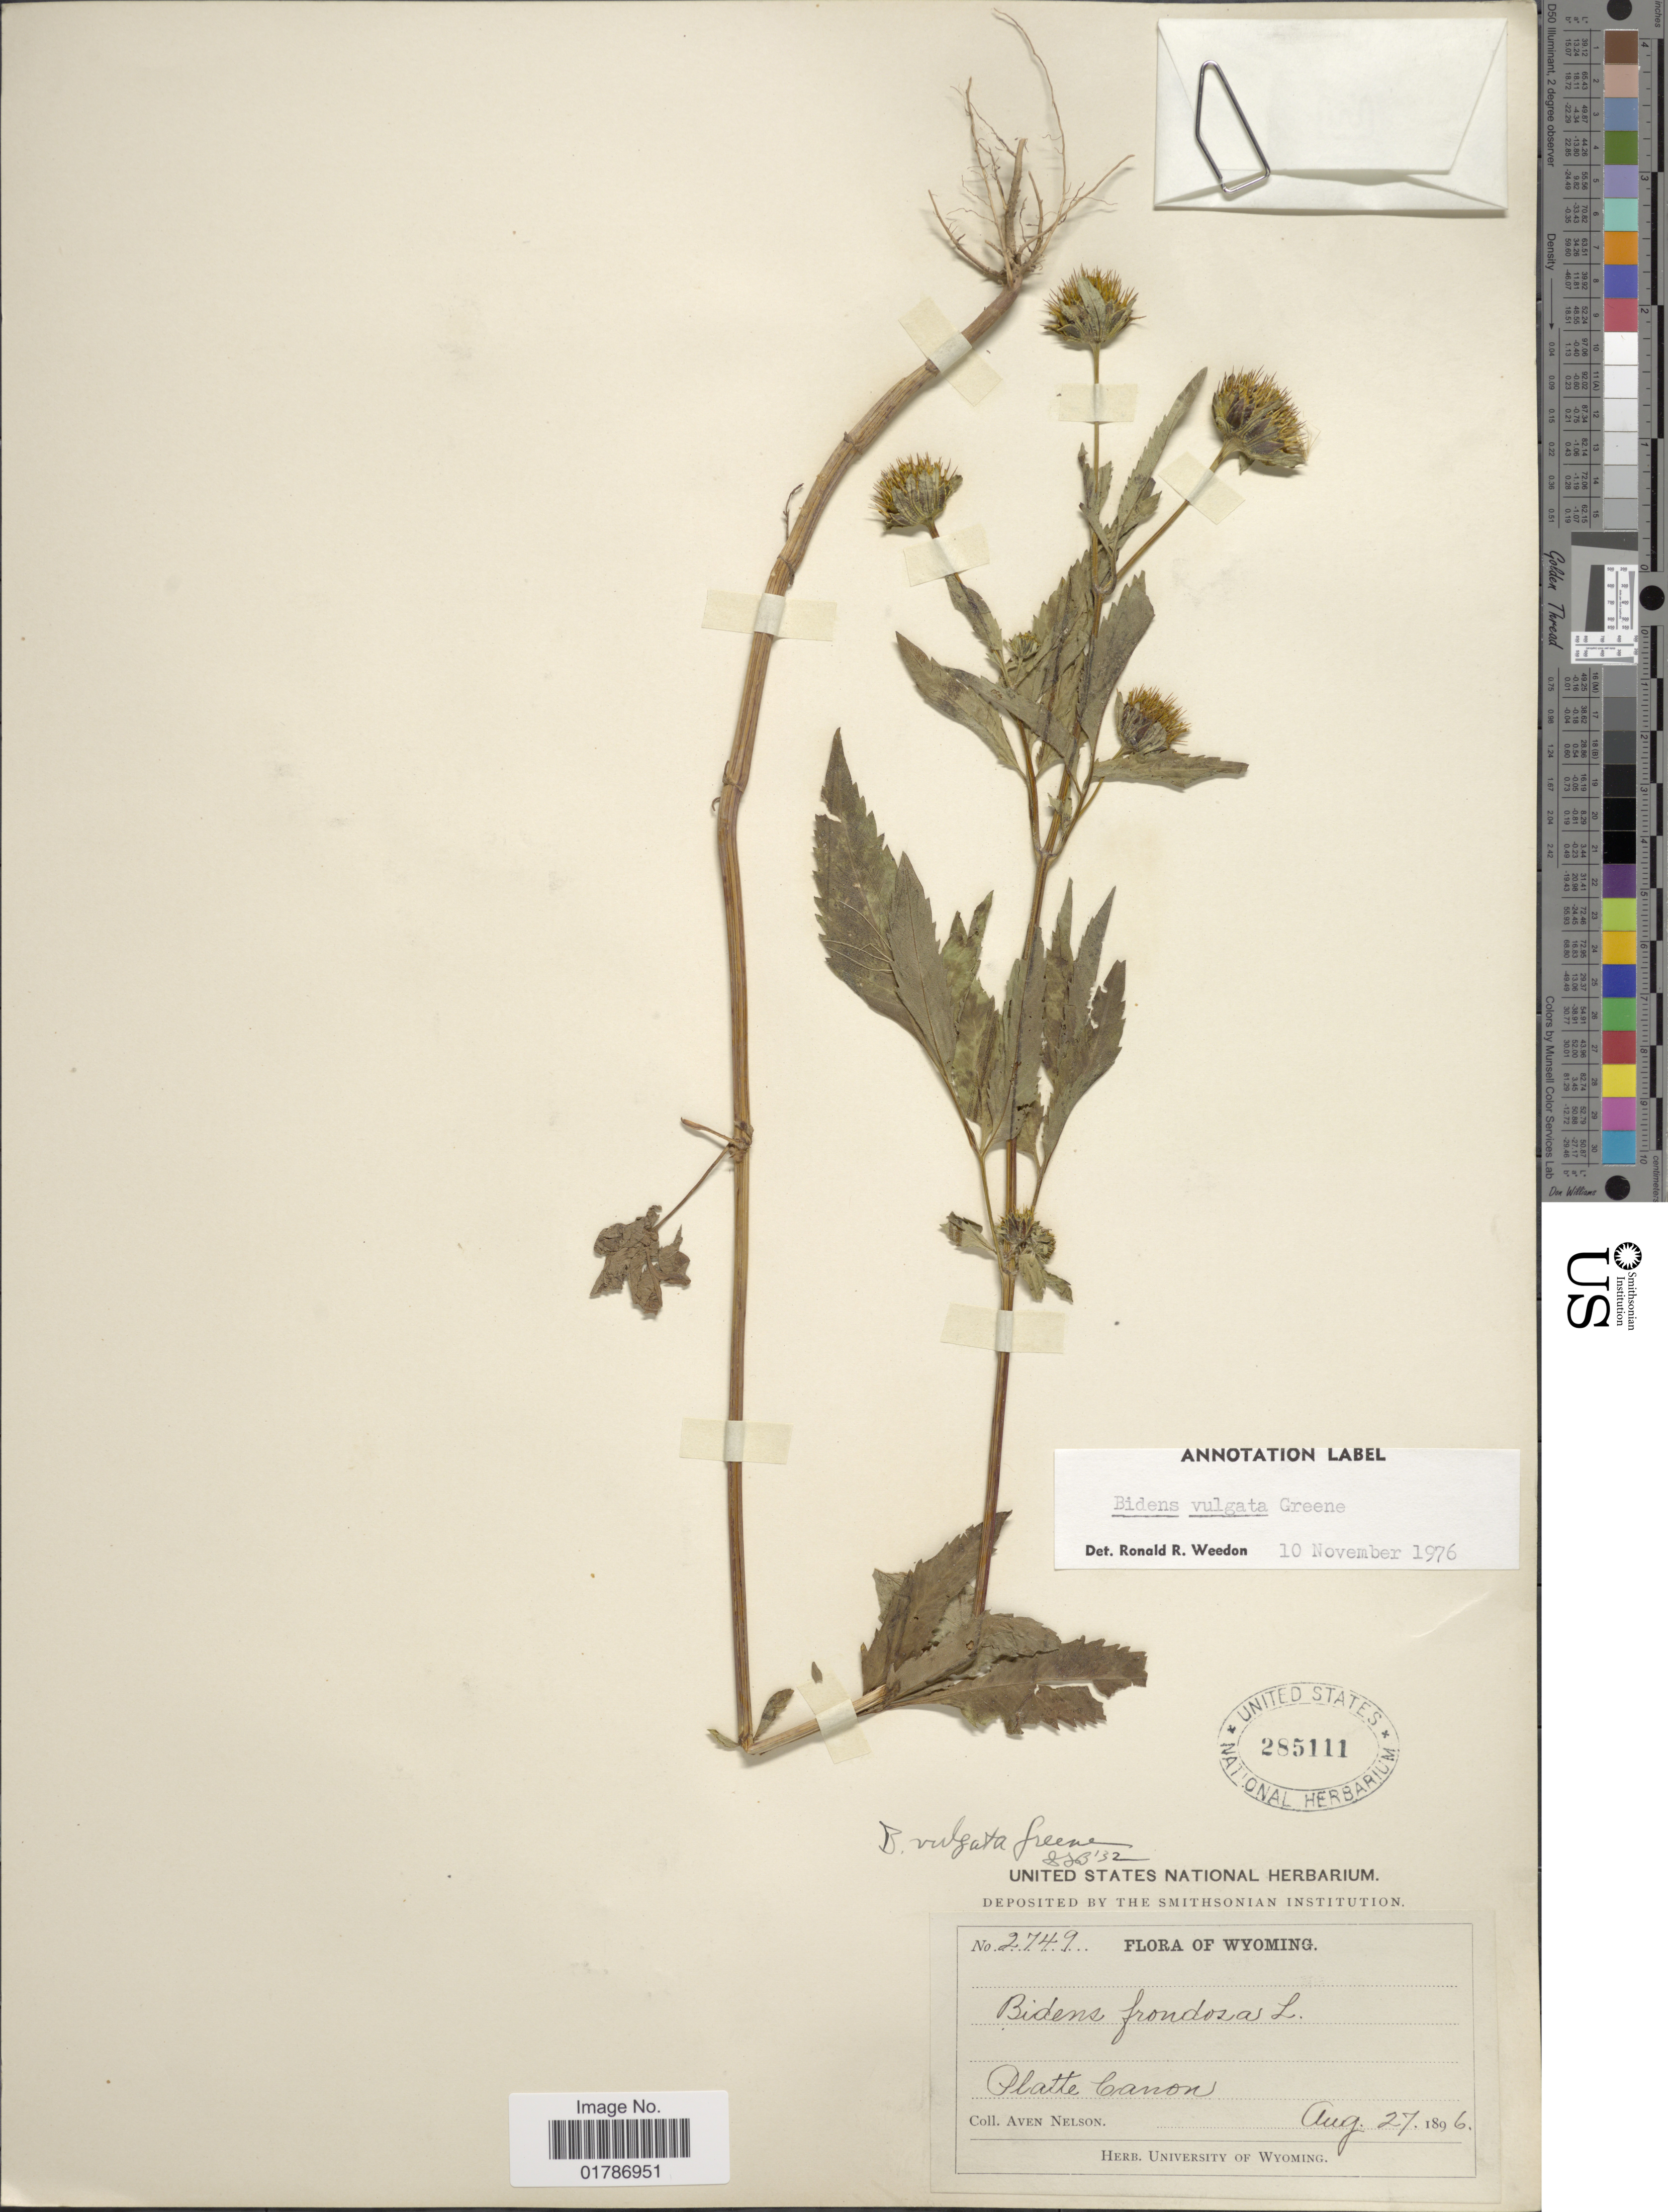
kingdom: Plantae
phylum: Tracheophyta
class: Magnoliopsida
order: Asterales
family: Asteraceae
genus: Bidens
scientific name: Bidens vulgata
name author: Greene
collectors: A. Nelson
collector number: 2749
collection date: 1896-08-27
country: United States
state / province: Wyoming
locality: Platte Canon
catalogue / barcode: US 285111